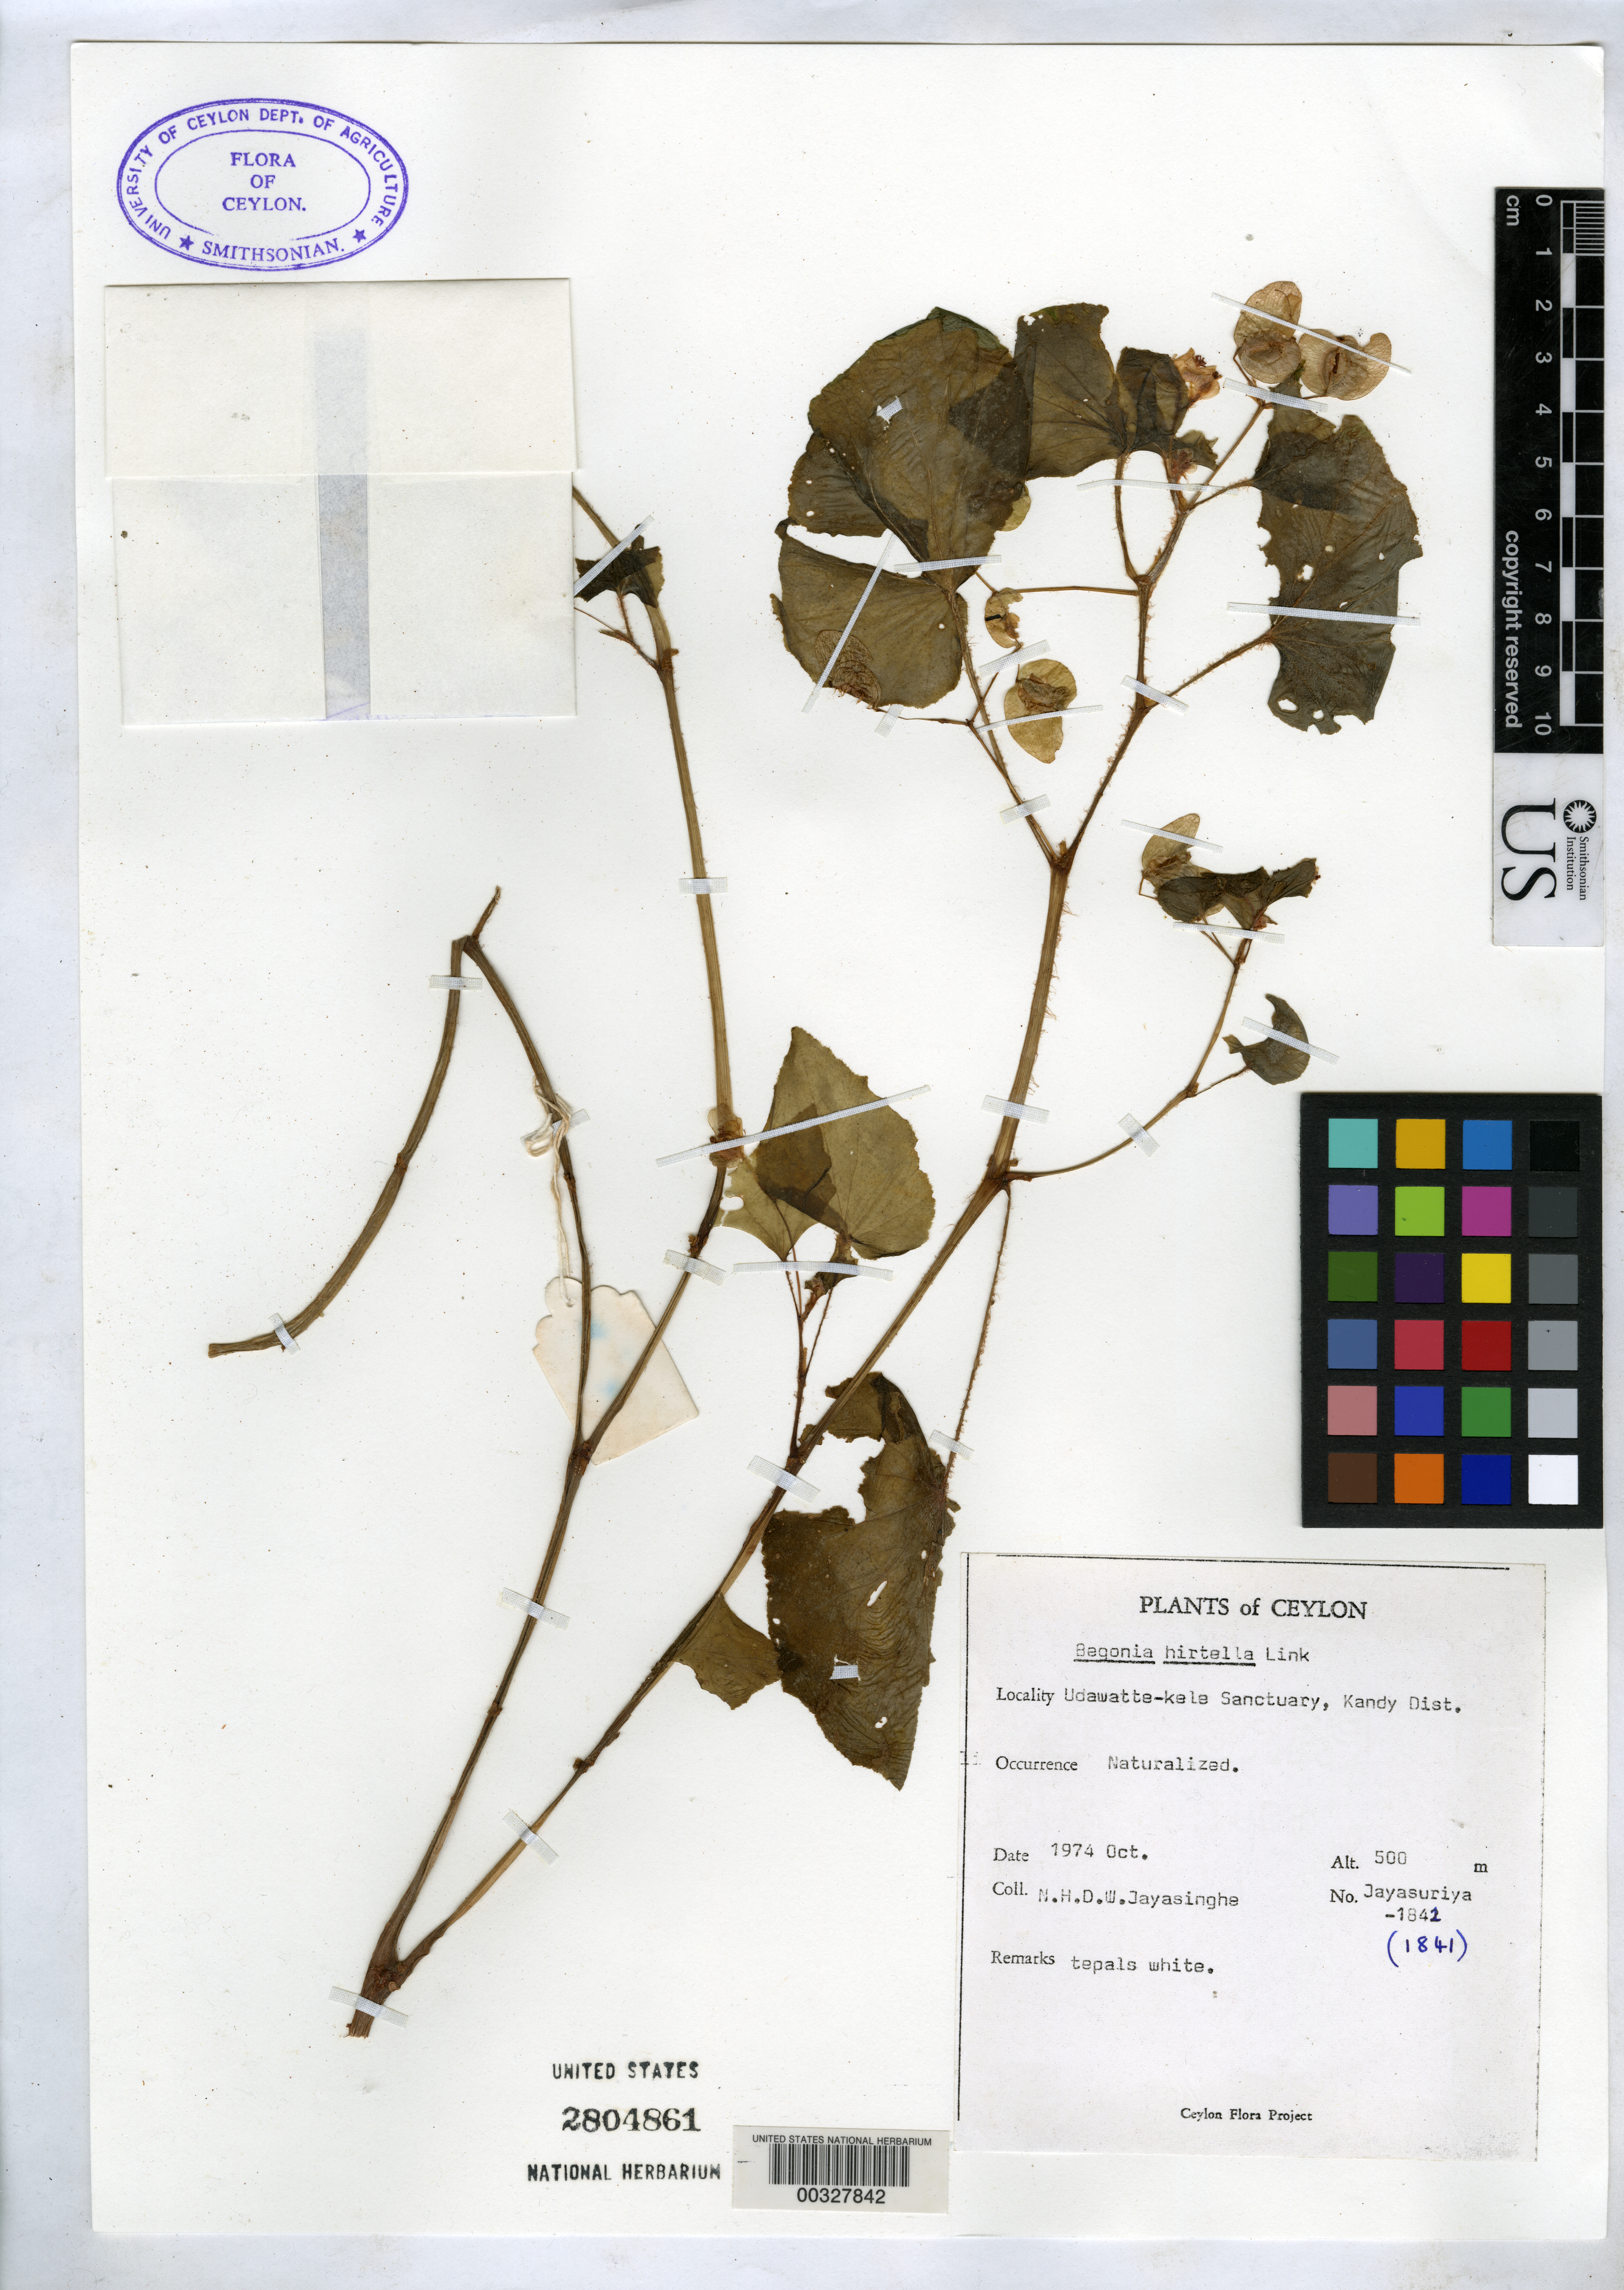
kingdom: Plantae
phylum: Tracheophyta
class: Magnoliopsida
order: Cucurbitales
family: Begoniaceae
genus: Begonia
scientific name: Begonia hirtella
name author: Link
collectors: A. H. Jayasuriya & N. Jayasinghe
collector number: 1841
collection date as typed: Oct 1974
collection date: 1974-10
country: Sri Lanka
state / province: Central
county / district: Kandy Dist.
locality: Usawatte-kale sanctuary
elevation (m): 500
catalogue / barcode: US 2804861